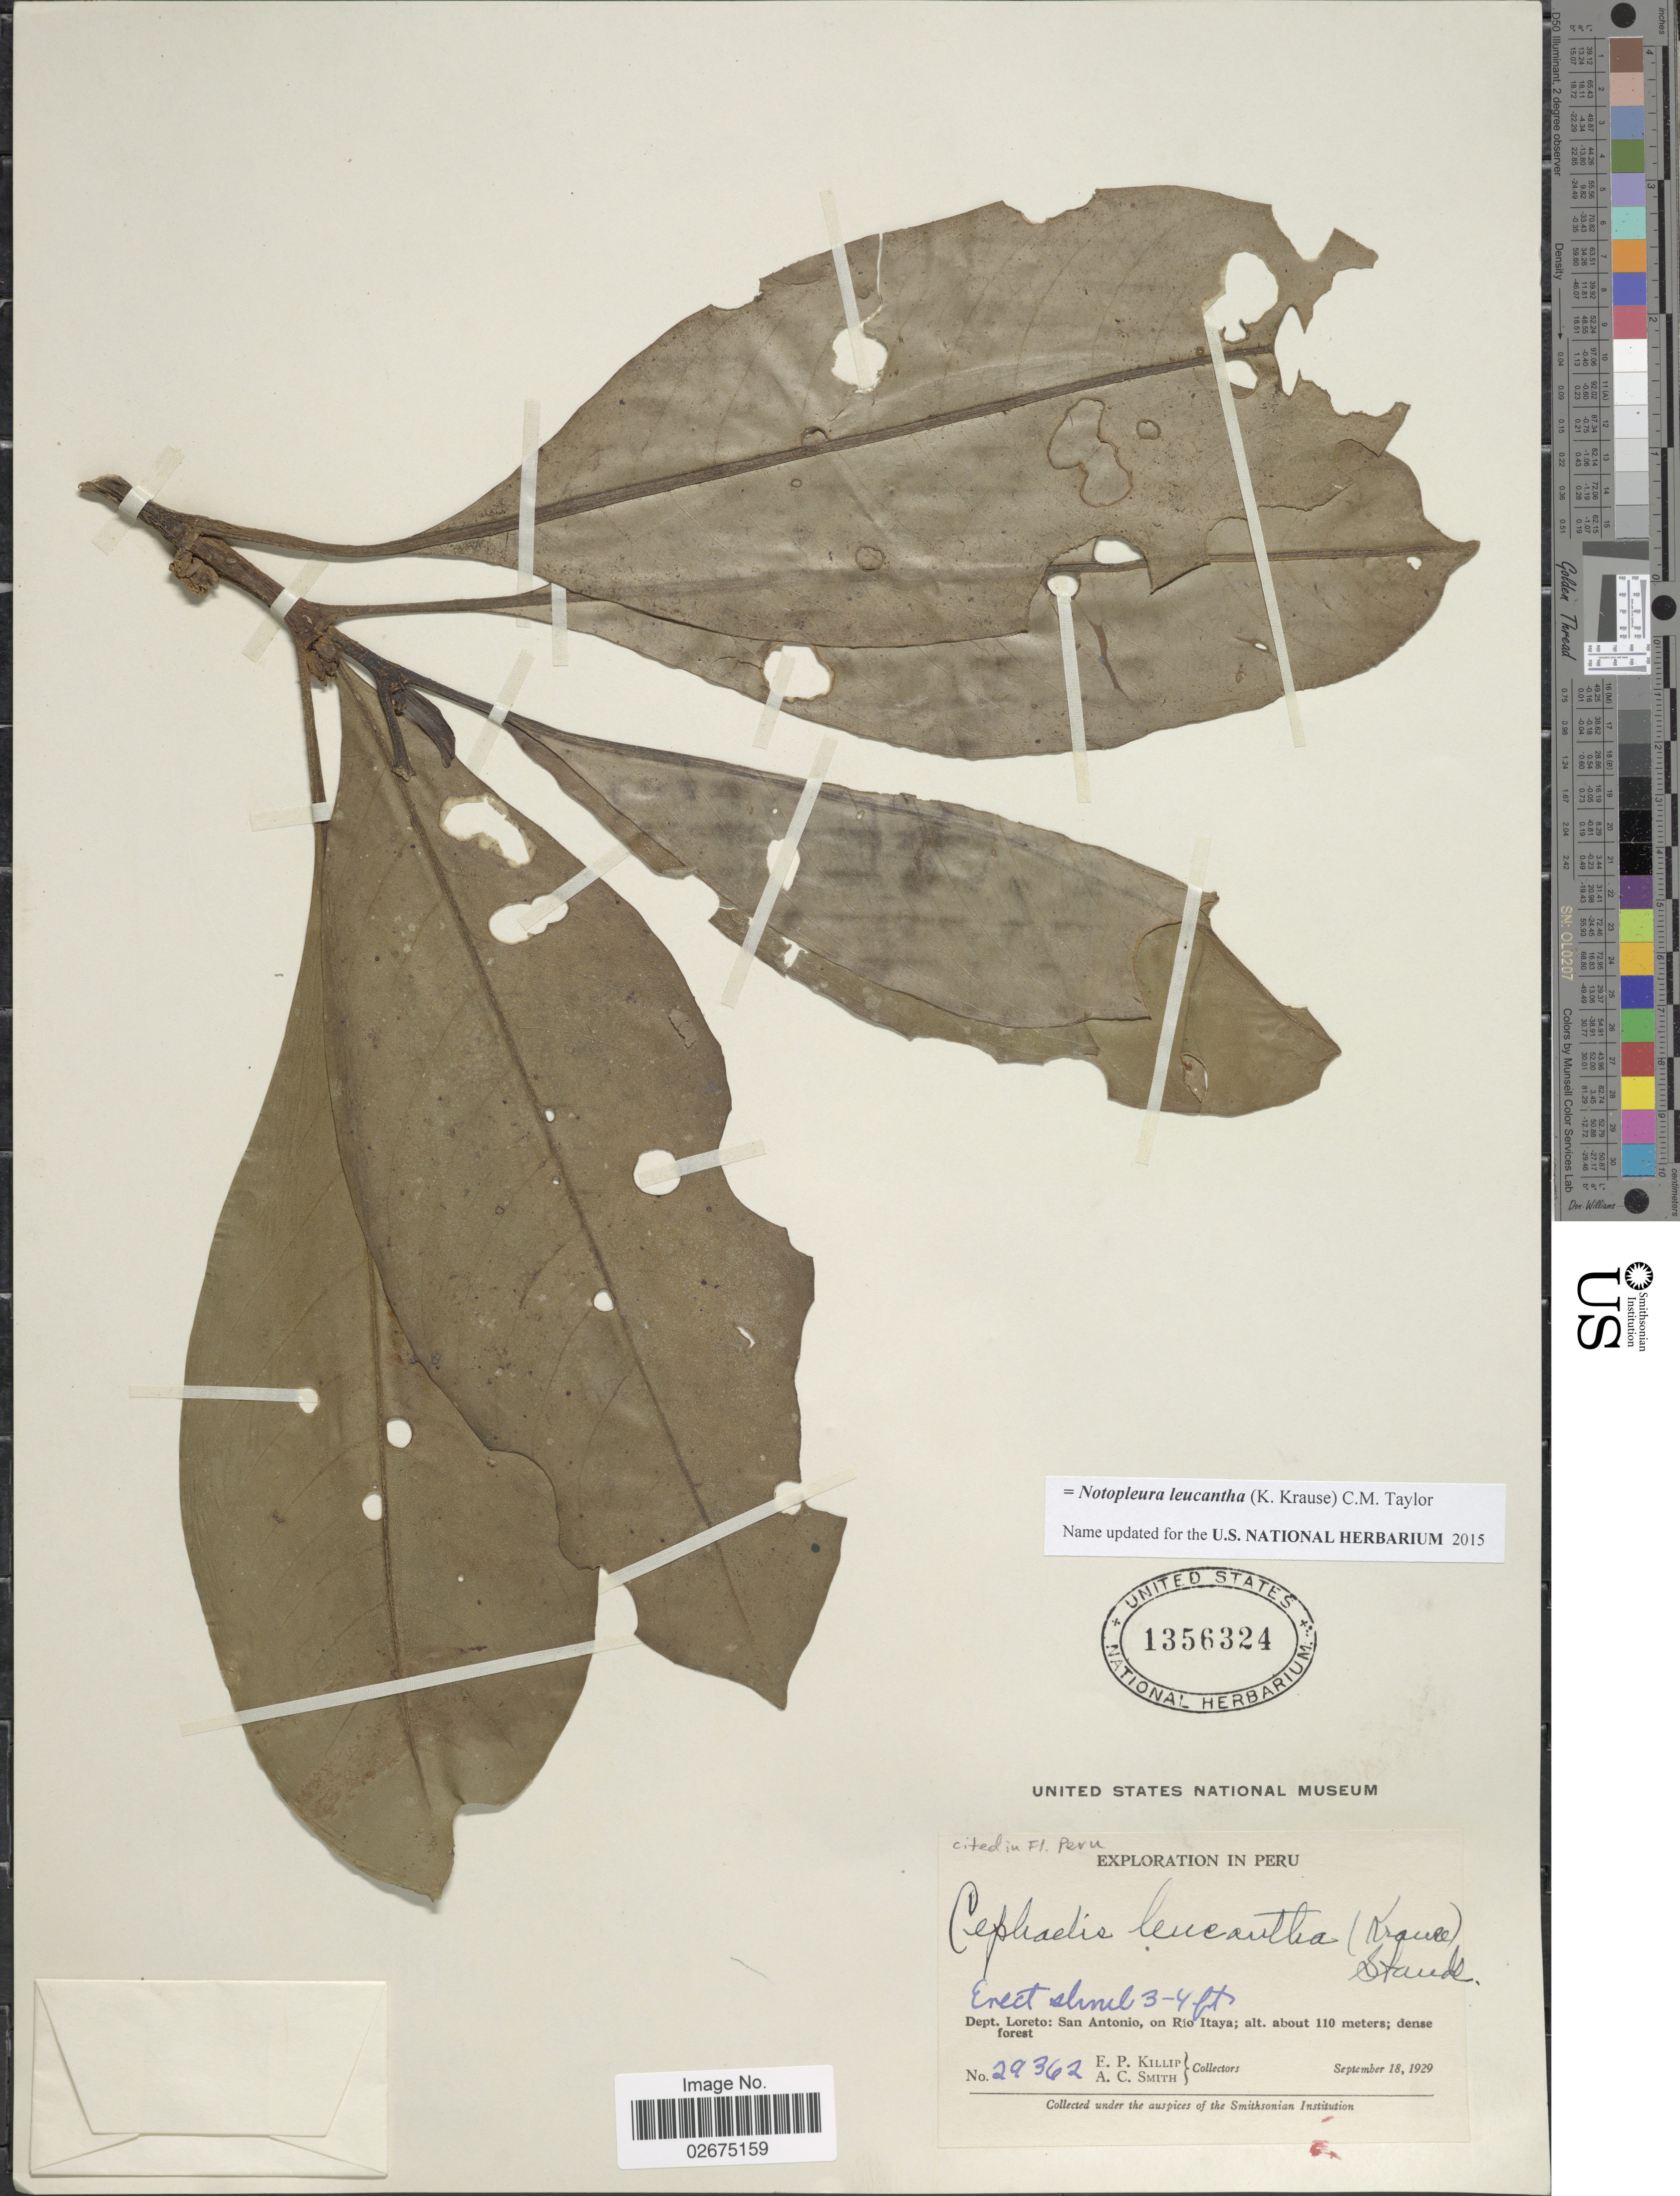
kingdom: Plantae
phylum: Tracheophyta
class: Magnoliopsida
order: Gentianales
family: Rubiaceae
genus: Notopleura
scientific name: Notopleura leucantha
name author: (K. Krause) C.M. Taylor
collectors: E. P. Killip & A. C. Smith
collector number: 29362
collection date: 1929-09-18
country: Peru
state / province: Loreto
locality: San Antonio, on Rio Itaya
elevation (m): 110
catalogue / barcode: US 1356324